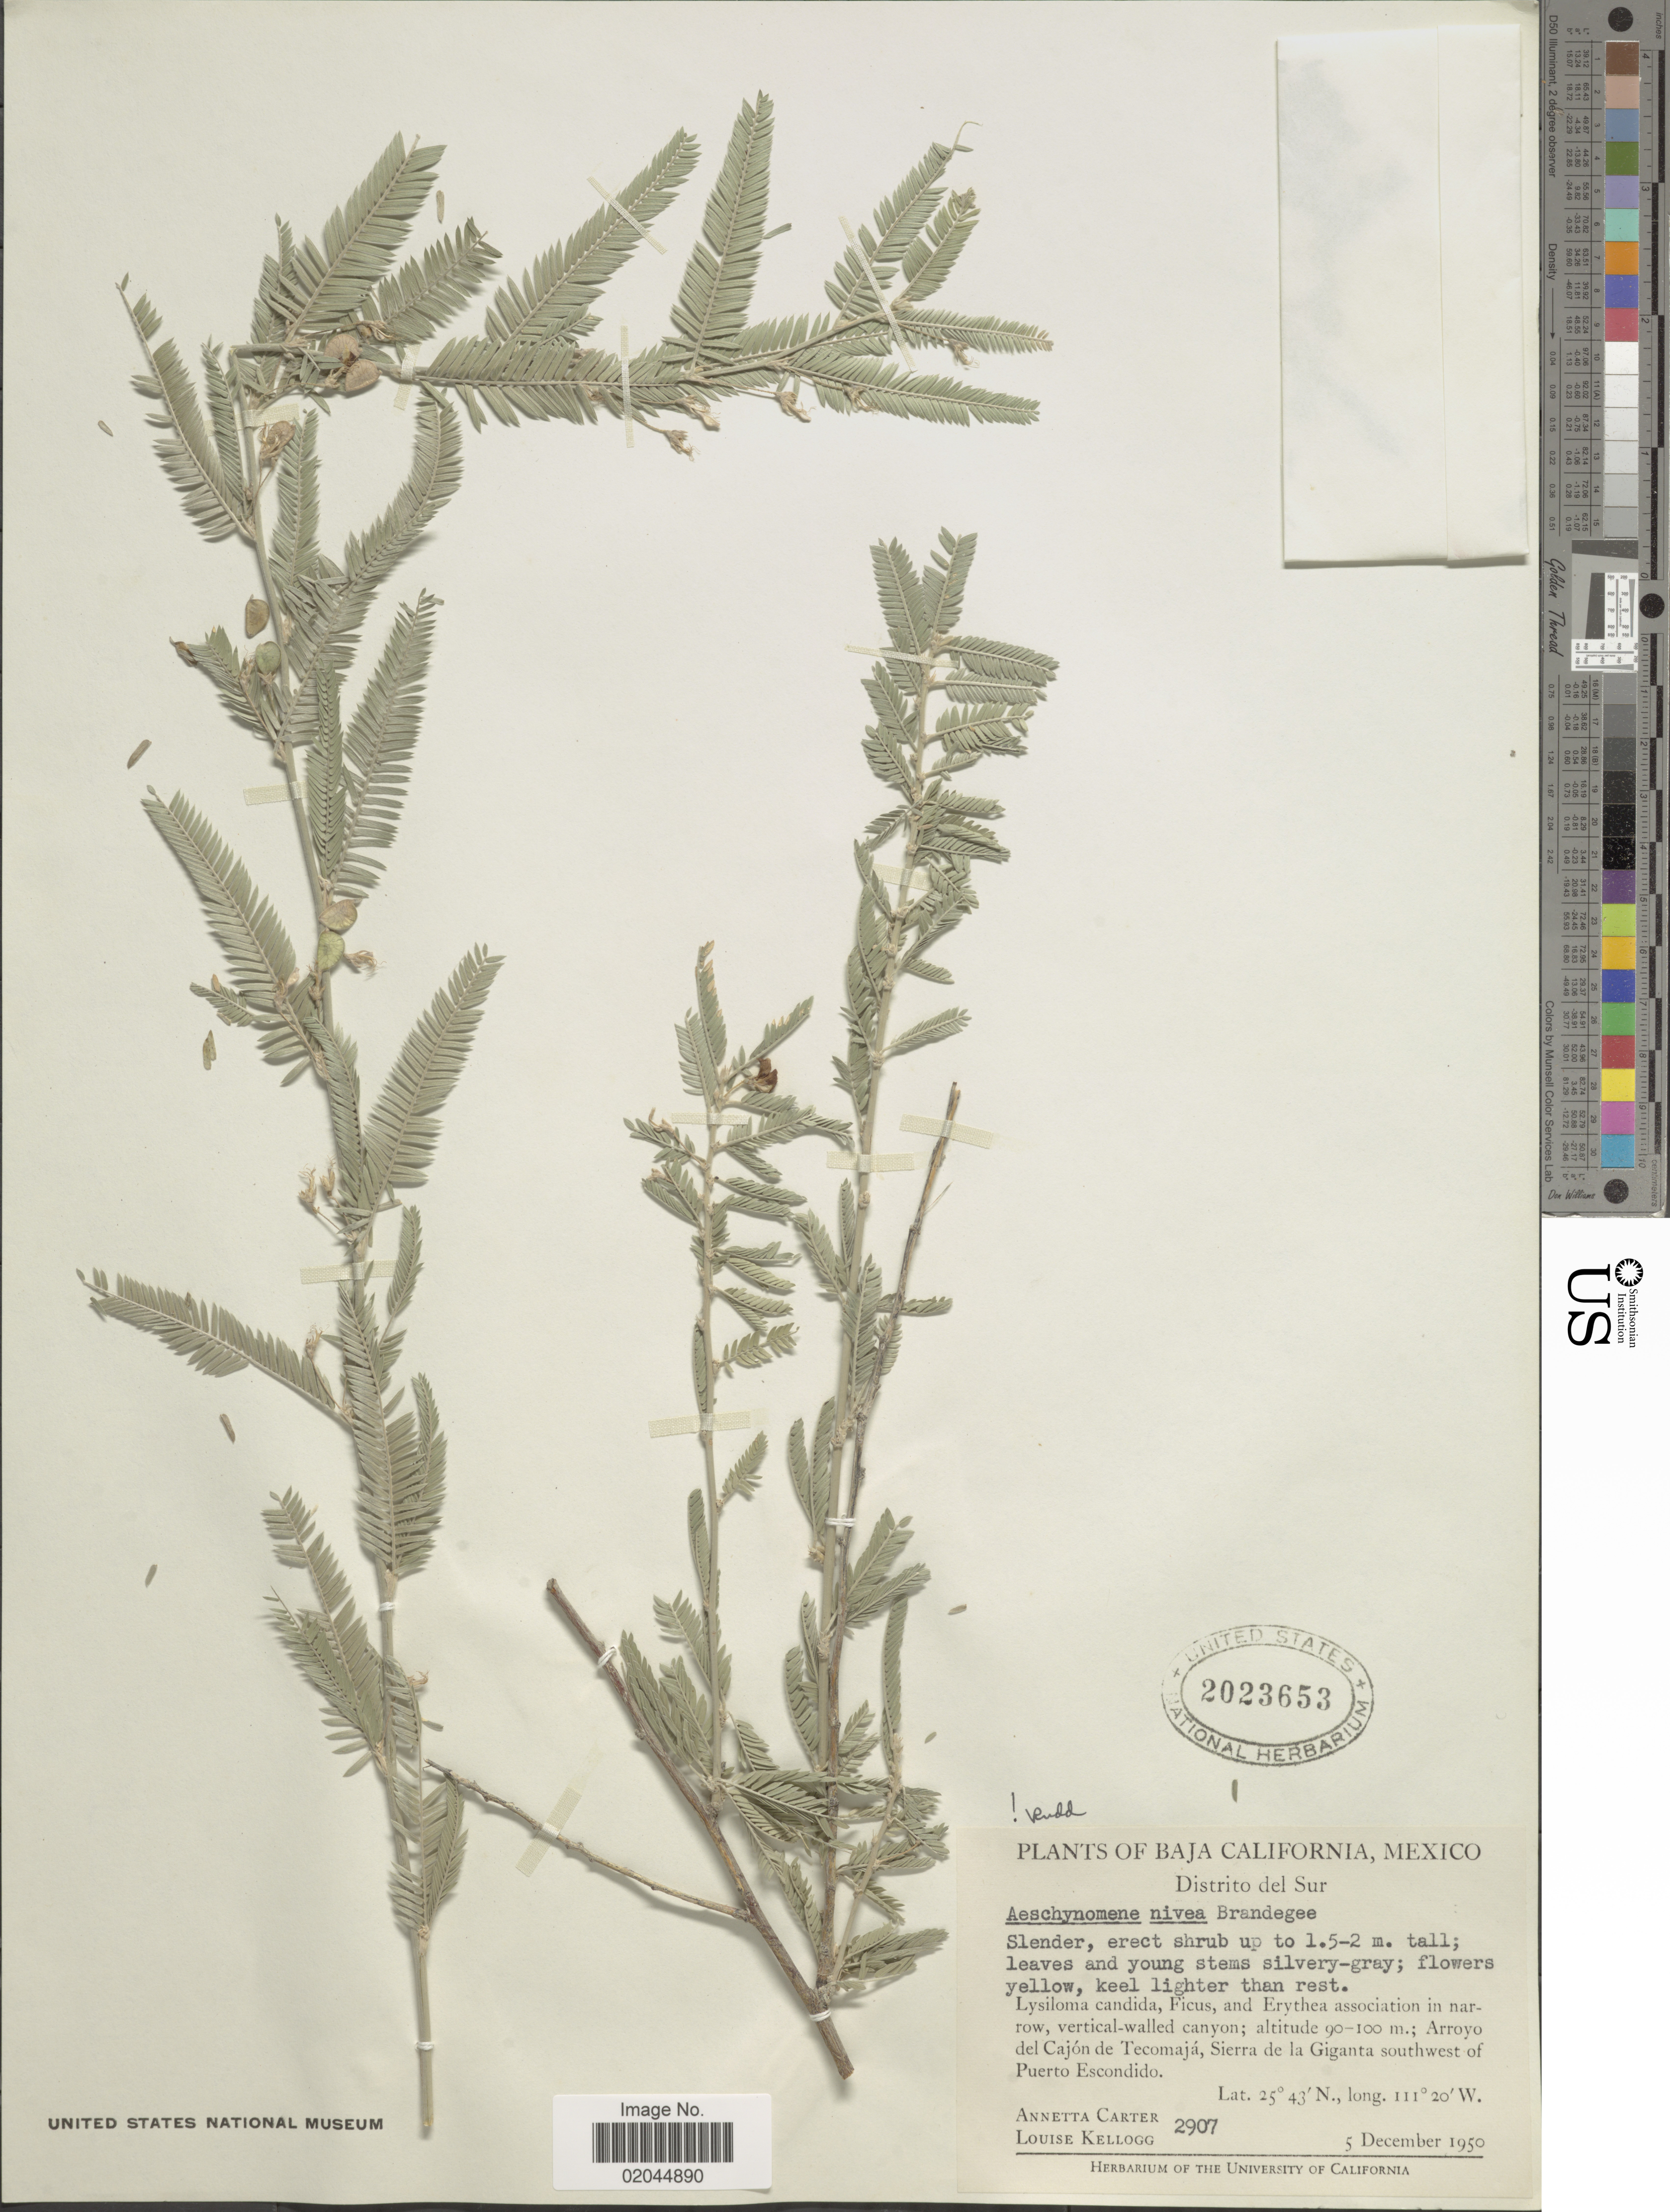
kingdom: Plantae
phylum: Tracheophyta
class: Magnoliopsida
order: Fabales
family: Fabaceae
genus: Aeschynomene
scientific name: Aeschynomene nivea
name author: Brandegee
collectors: A. Carter & L. Kellogg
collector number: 2907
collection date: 1950-12-05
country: Mexico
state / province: Baja California Sur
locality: Arroyo del Cajon del Cajon de Tecomaja, de la Giganta southwest of Puerto Escondido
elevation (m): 90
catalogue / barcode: US 2023653